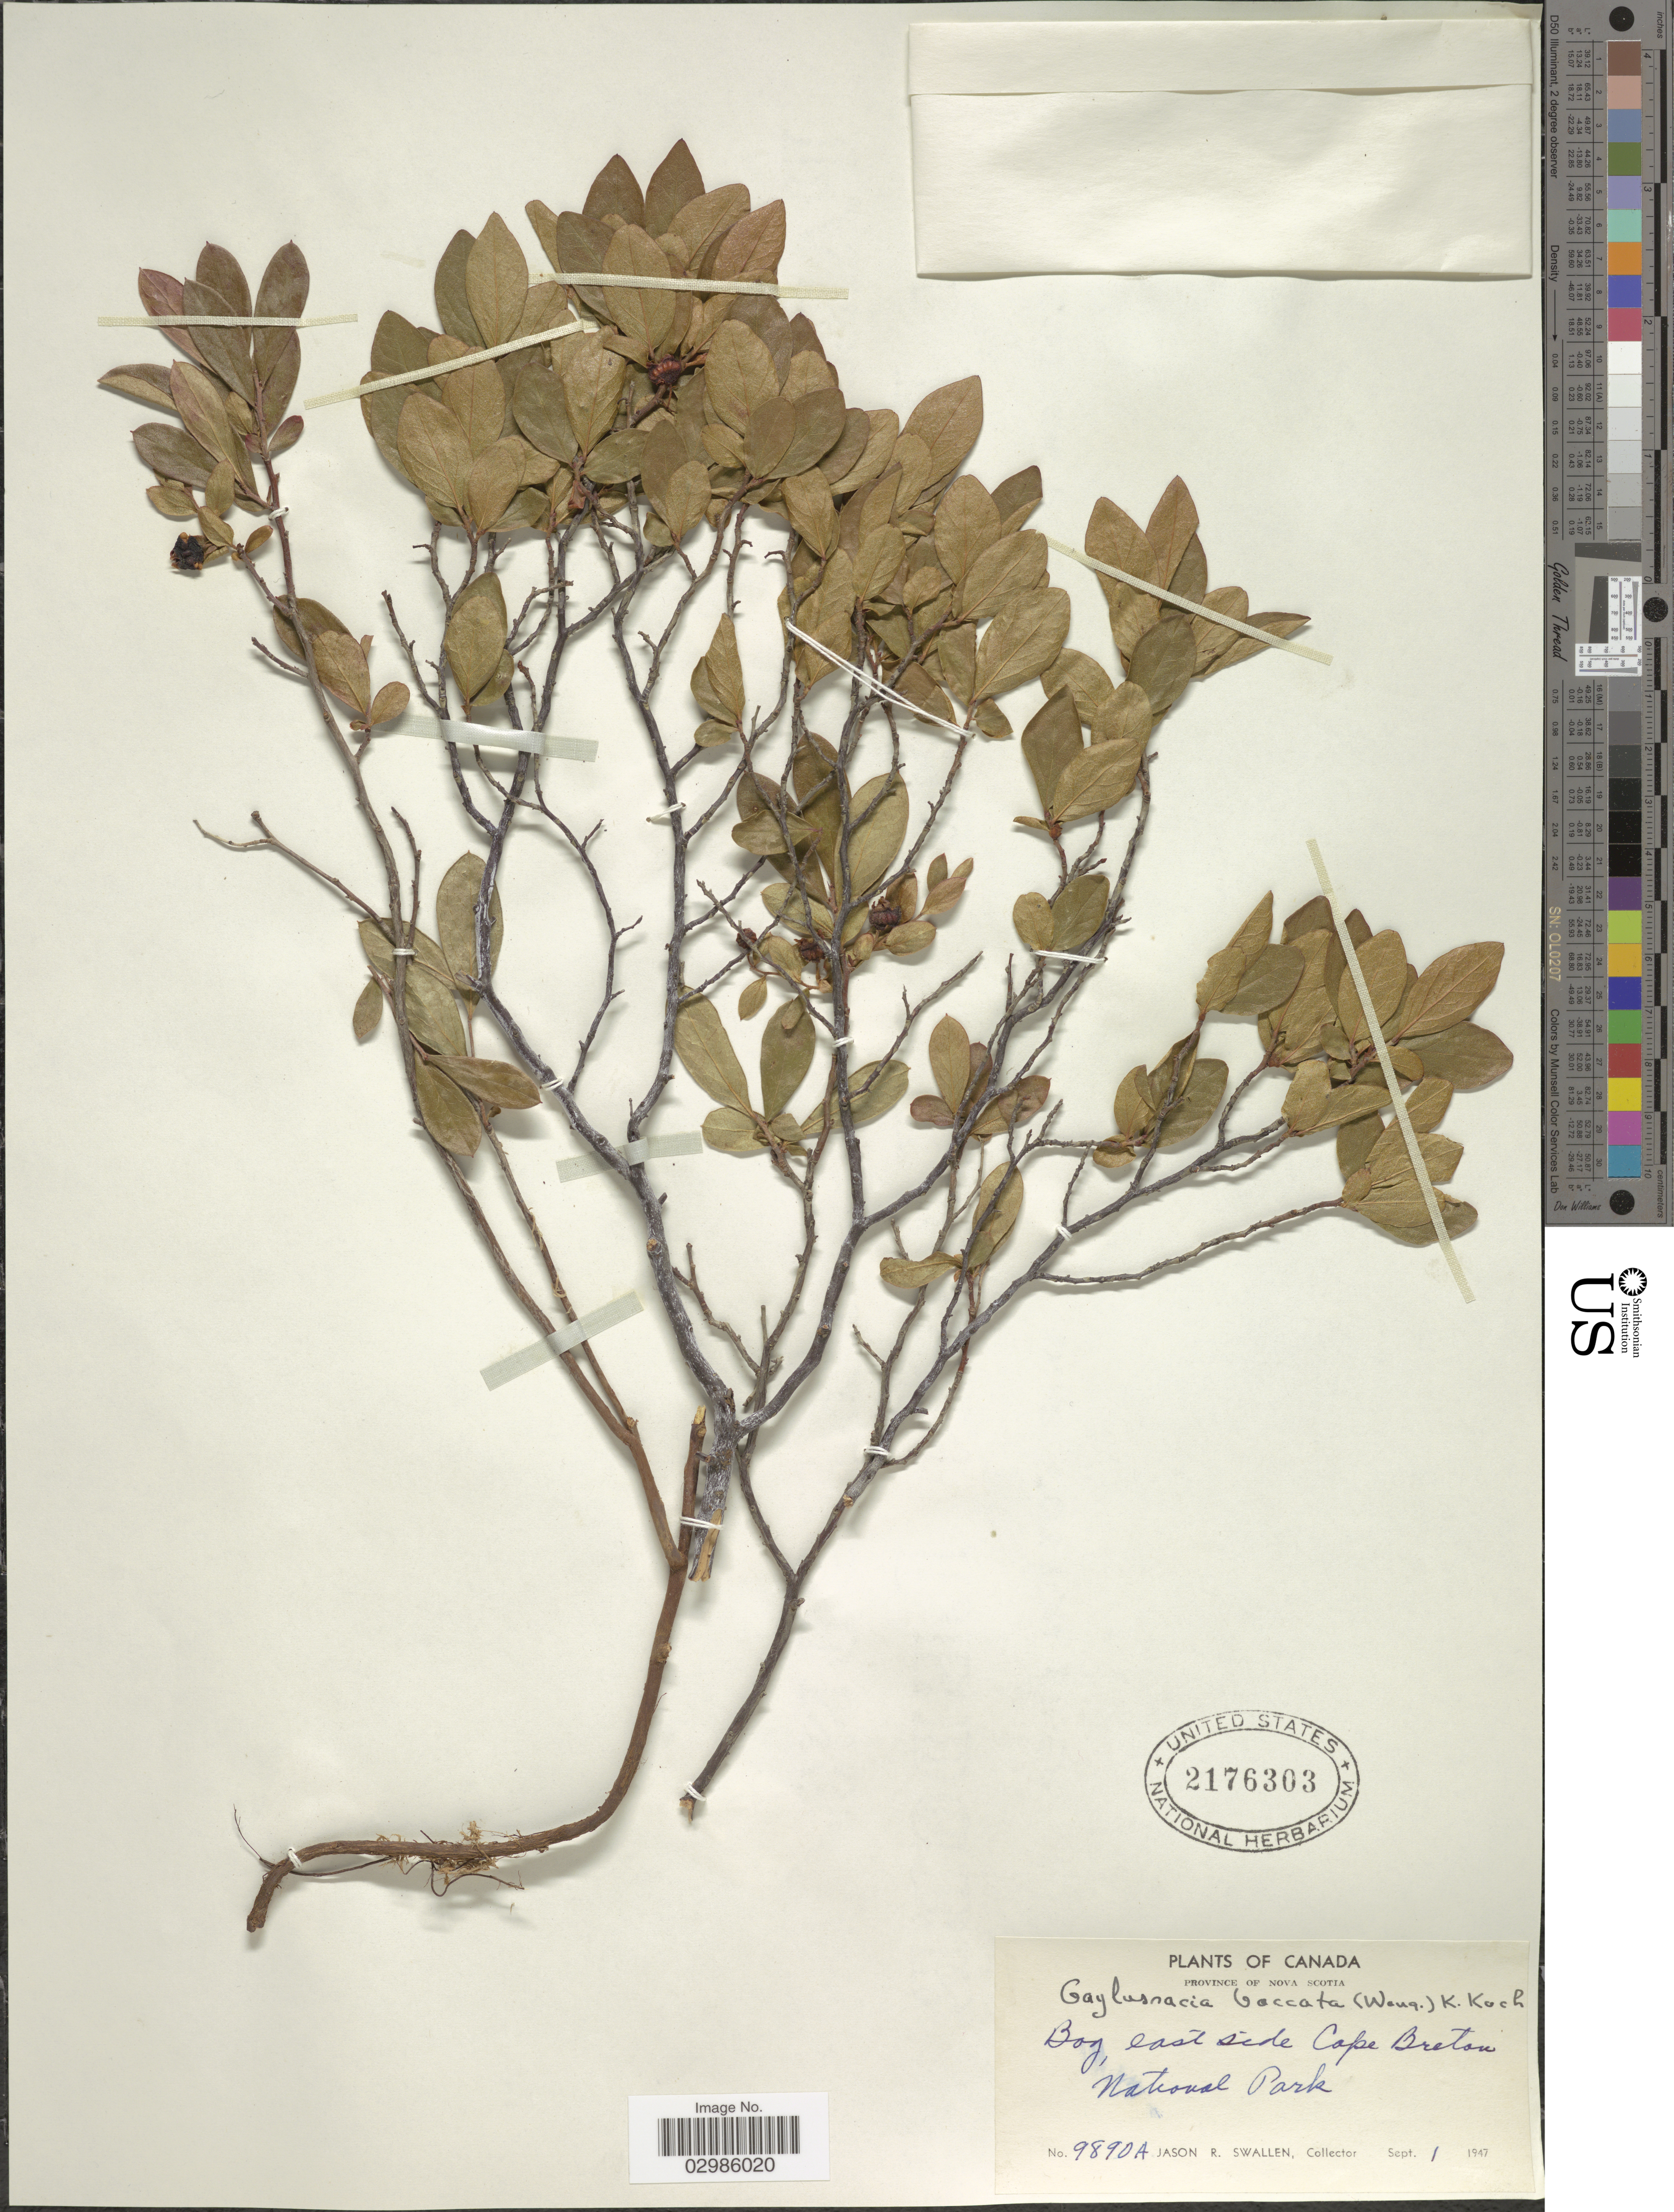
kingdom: Plantae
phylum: Tracheophyta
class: Magnoliopsida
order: Ericales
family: Ericaceae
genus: Gaylussacia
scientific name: Gaylussacia baccata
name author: (Wangenh.) K. Koch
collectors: J. R. Swallen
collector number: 9890A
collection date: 1947-09-01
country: Canada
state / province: Nova Scotia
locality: Bog, east side Cape Breton National Park.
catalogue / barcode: US 2176303